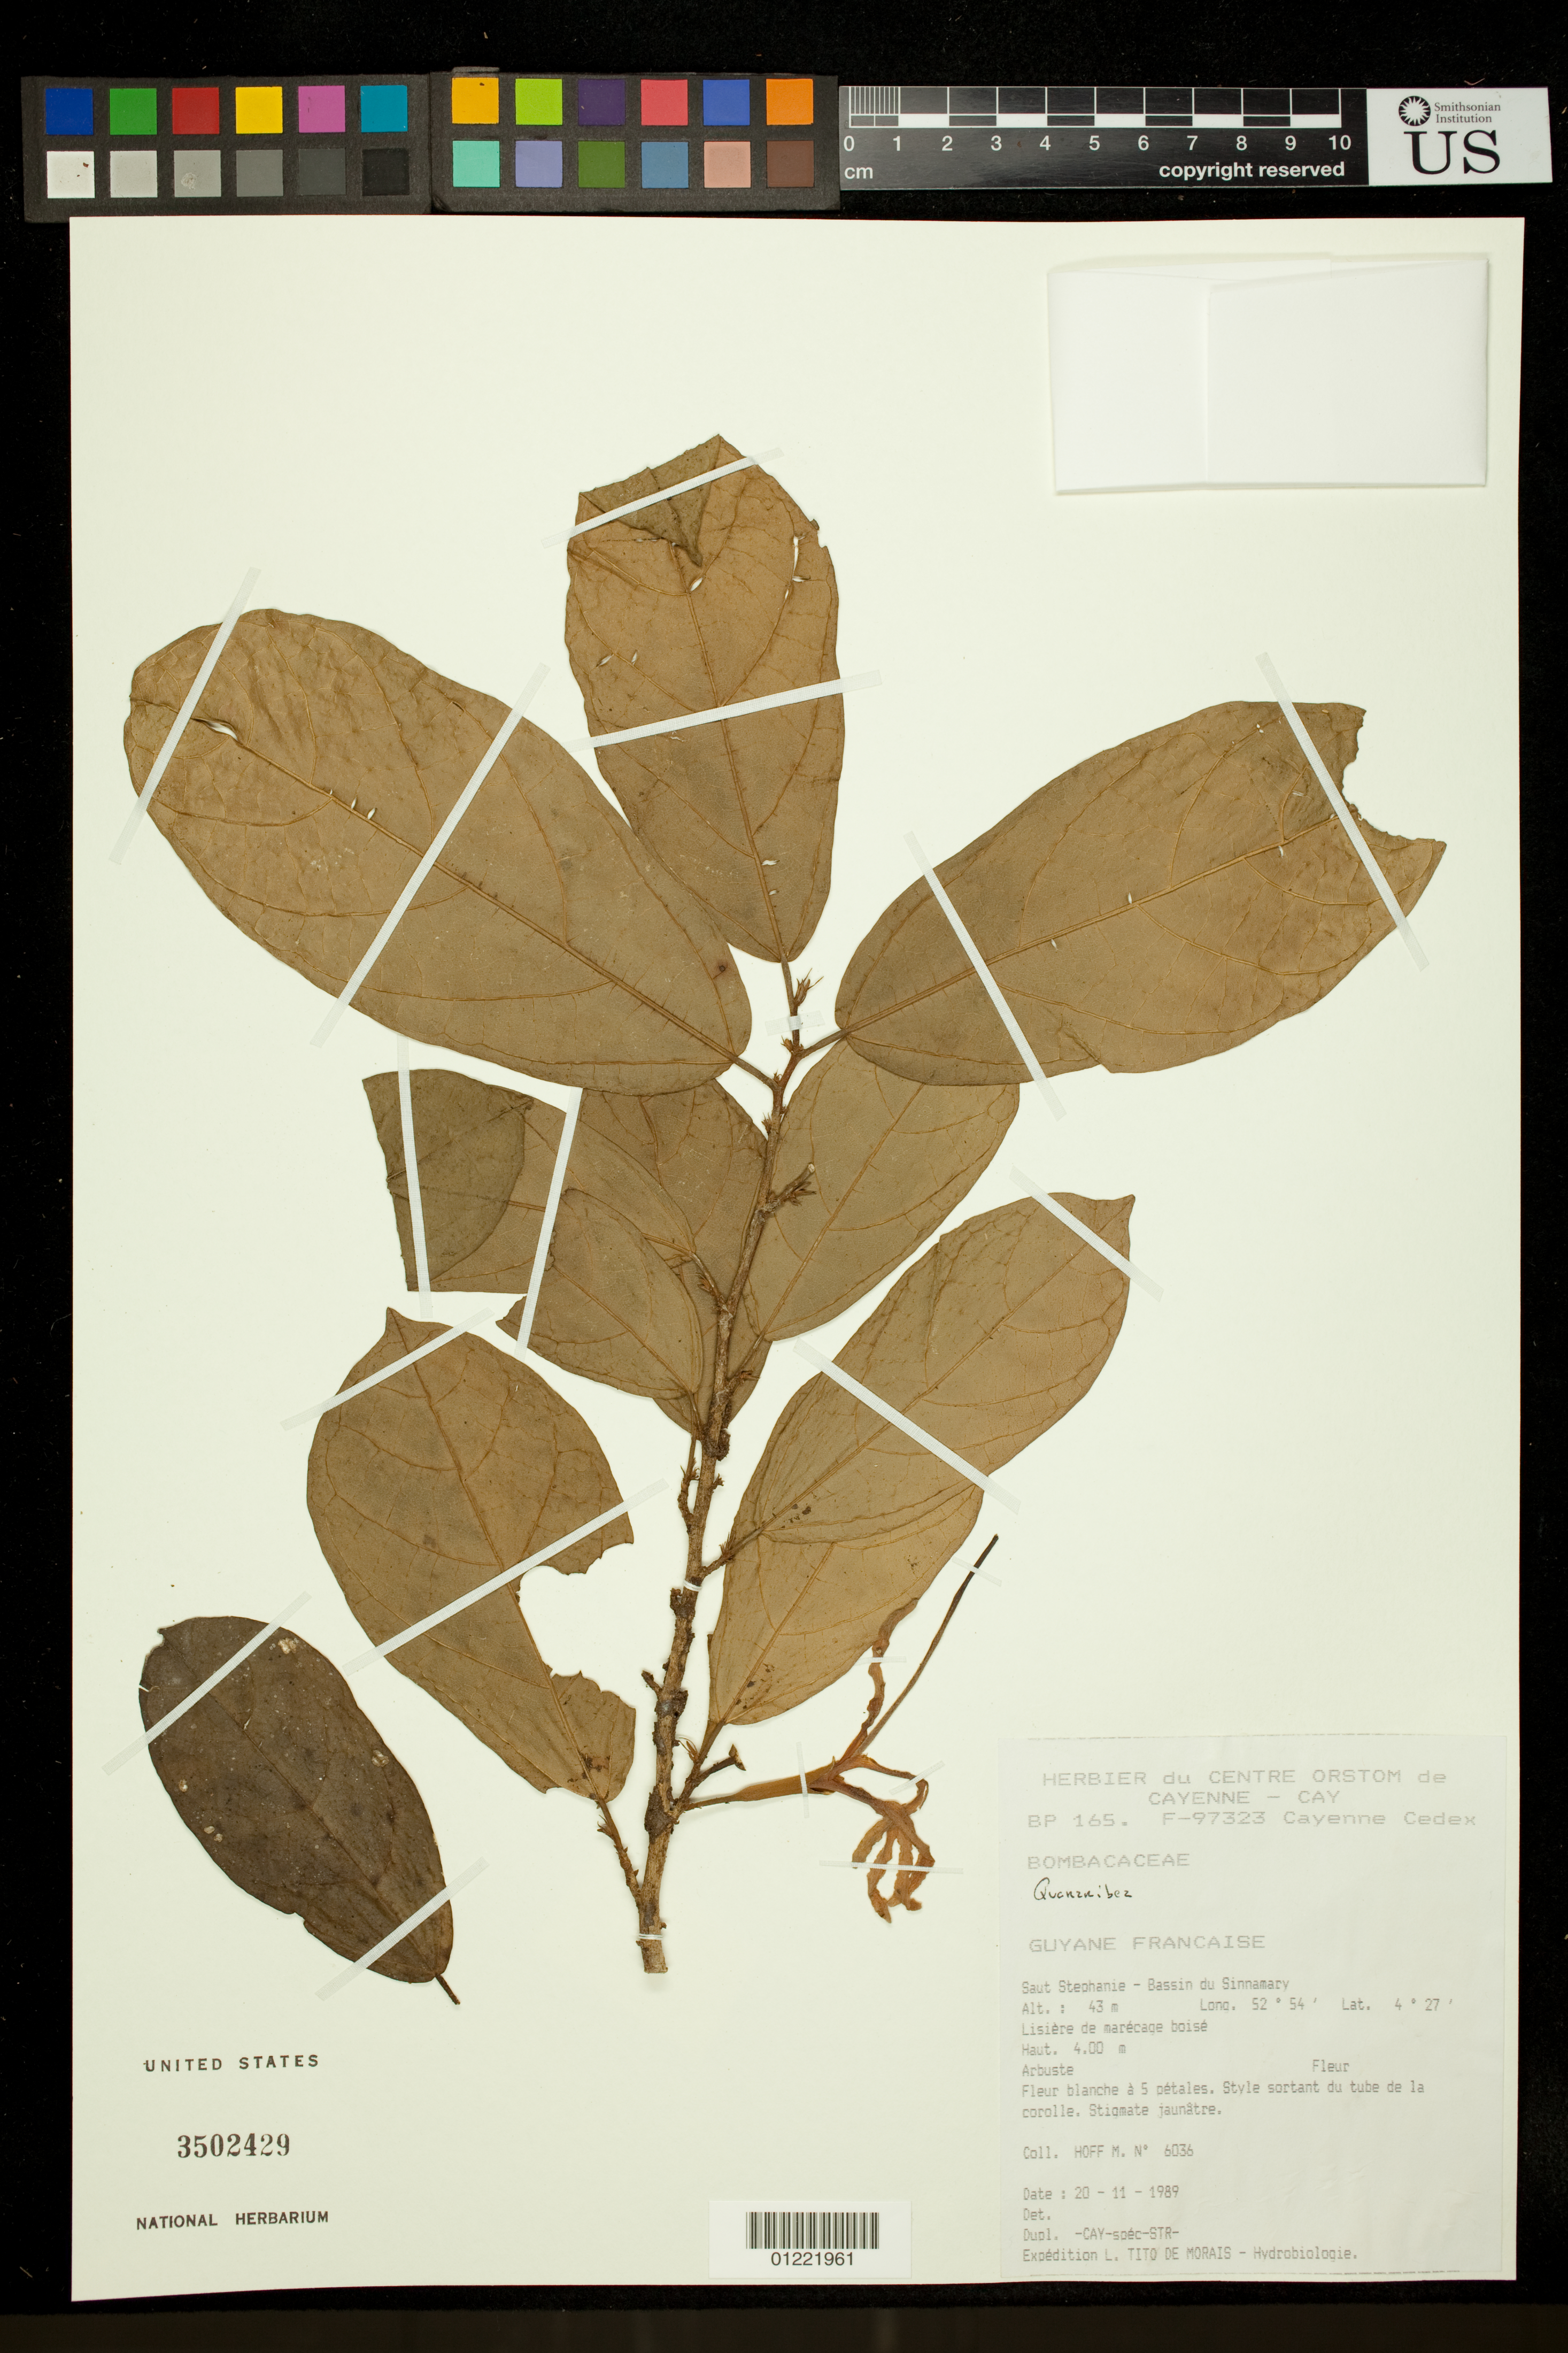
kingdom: Plantae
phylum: Tracheophyta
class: Magnoliopsida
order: Malvales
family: Malvaceae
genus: Quararibea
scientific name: Quararibea guianensis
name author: Aubl.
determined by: Dorr, L. J., (BOT), Smithsonian Institution - National Museum of Natural History (UNITED STATES)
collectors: M. Hoff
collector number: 6036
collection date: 1989-11-20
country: French Guiana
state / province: Cayenne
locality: Saut Stephanie - Bassin du Sinnamary. Lisiere de marecage boise.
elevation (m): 43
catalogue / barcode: US 3502429